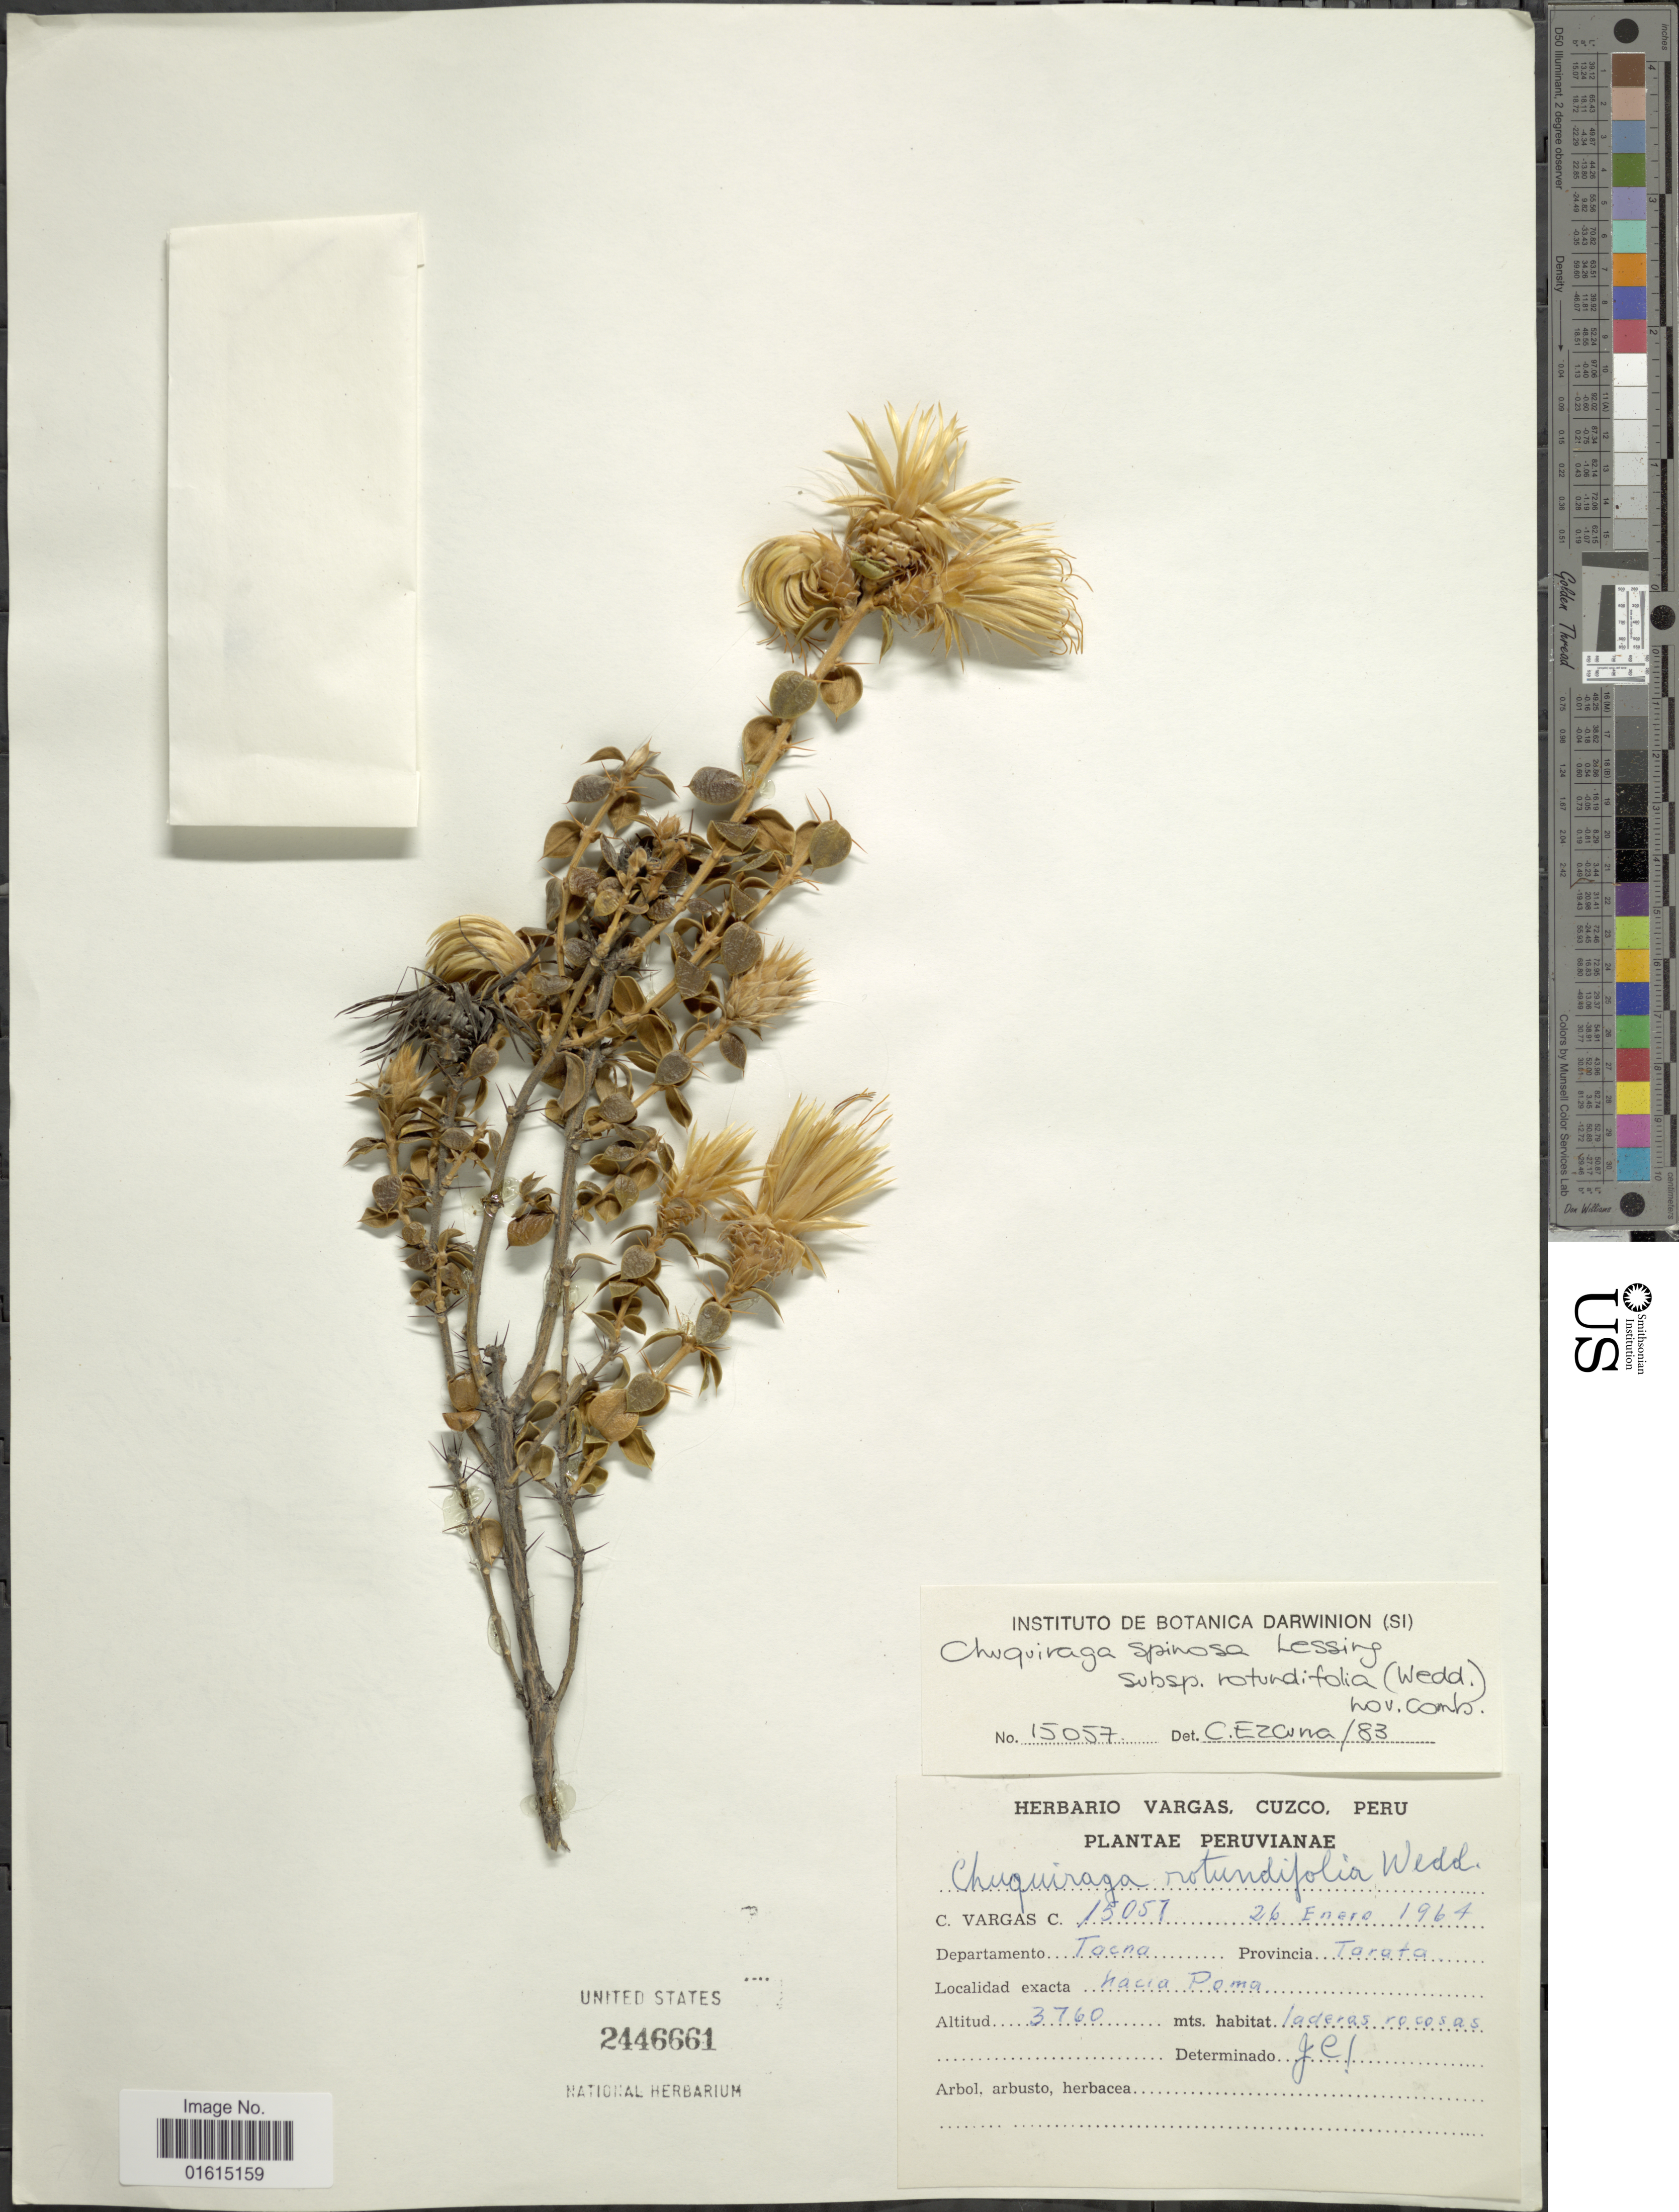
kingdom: Plantae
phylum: Tracheophyta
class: Magnoliopsida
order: Asterales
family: Asteraceae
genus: Chuquiraga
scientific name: Chuquiraga spinosa subsp. rotundifolia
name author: (Wedd.) C. Ezcurra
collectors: C. Vargas Calderón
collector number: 15057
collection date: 1964-01-26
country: Peru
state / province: Tacna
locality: Peruvianae, Departamento Tacna, Provincia Torata, hacia Poma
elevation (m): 3760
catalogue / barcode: US 2446661